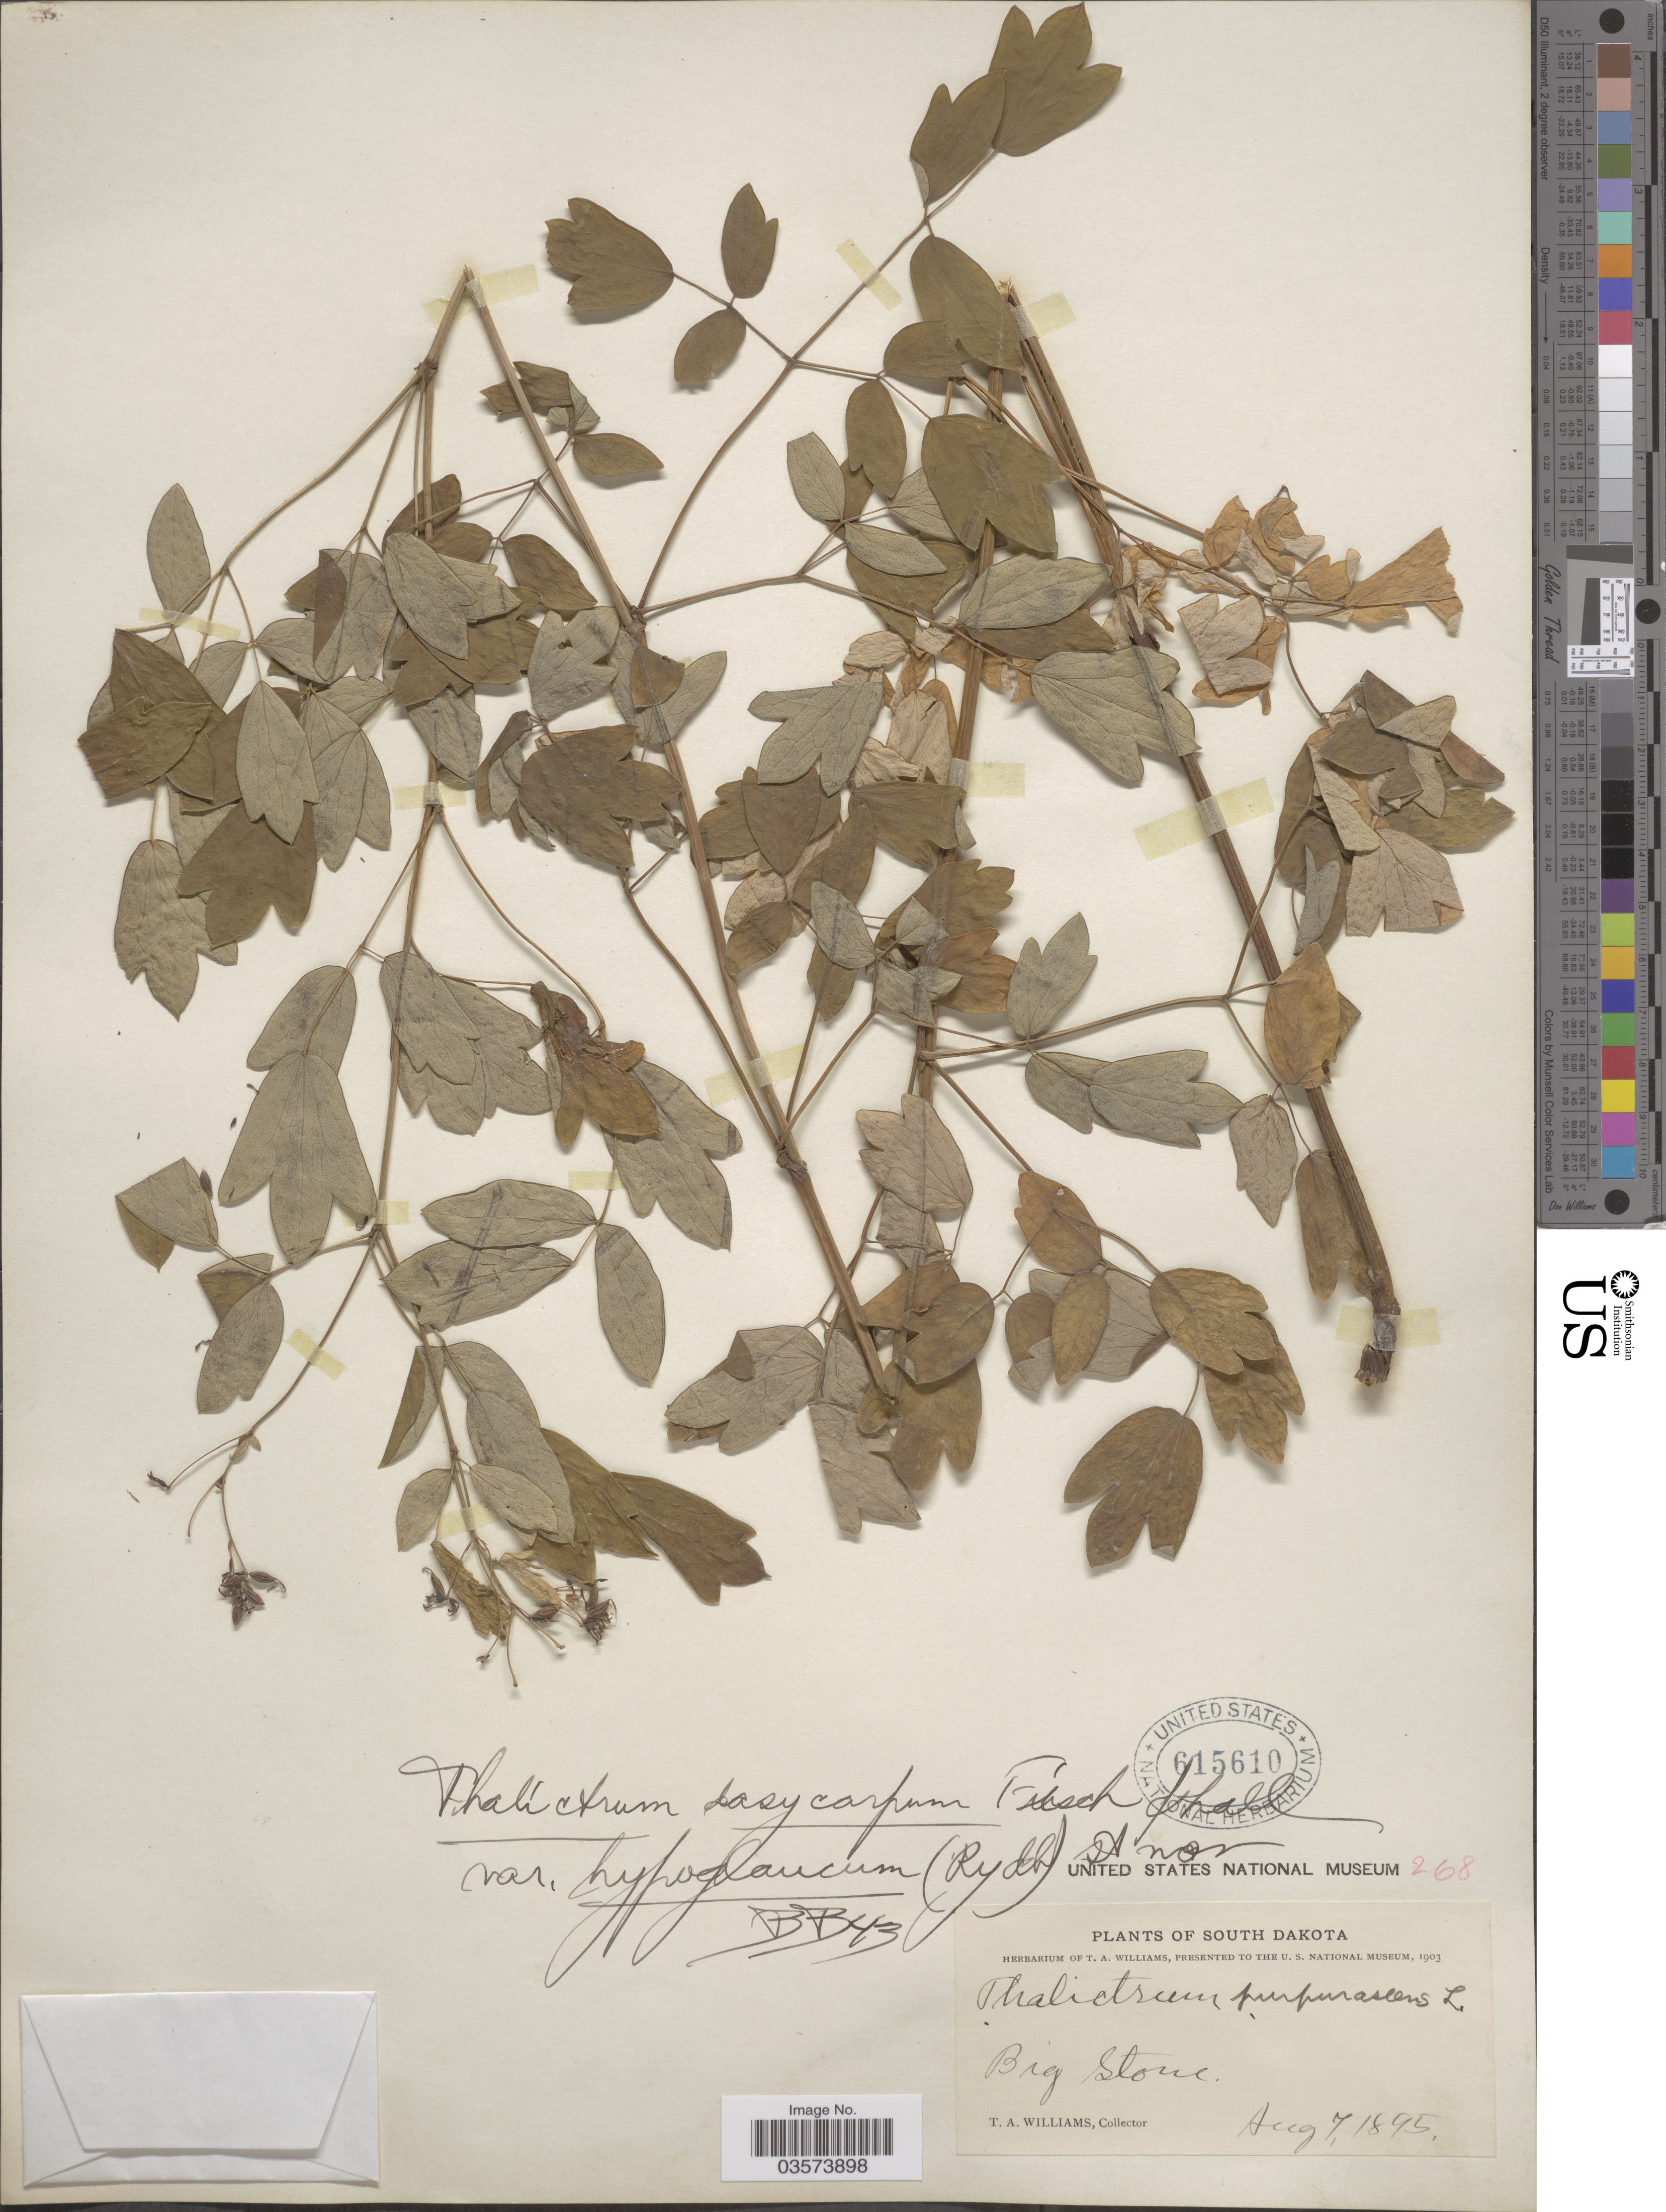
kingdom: Plantae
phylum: Tracheophyta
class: Magnoliopsida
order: Ranunculales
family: Ranunculaceae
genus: Thalictrum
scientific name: Thalictrum dasycarpum var. hypoglaucum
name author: (Rydb.) B. Boivin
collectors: T. Williams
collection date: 1895-08-07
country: United States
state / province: South Dakota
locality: Big Stone.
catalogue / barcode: US 615610